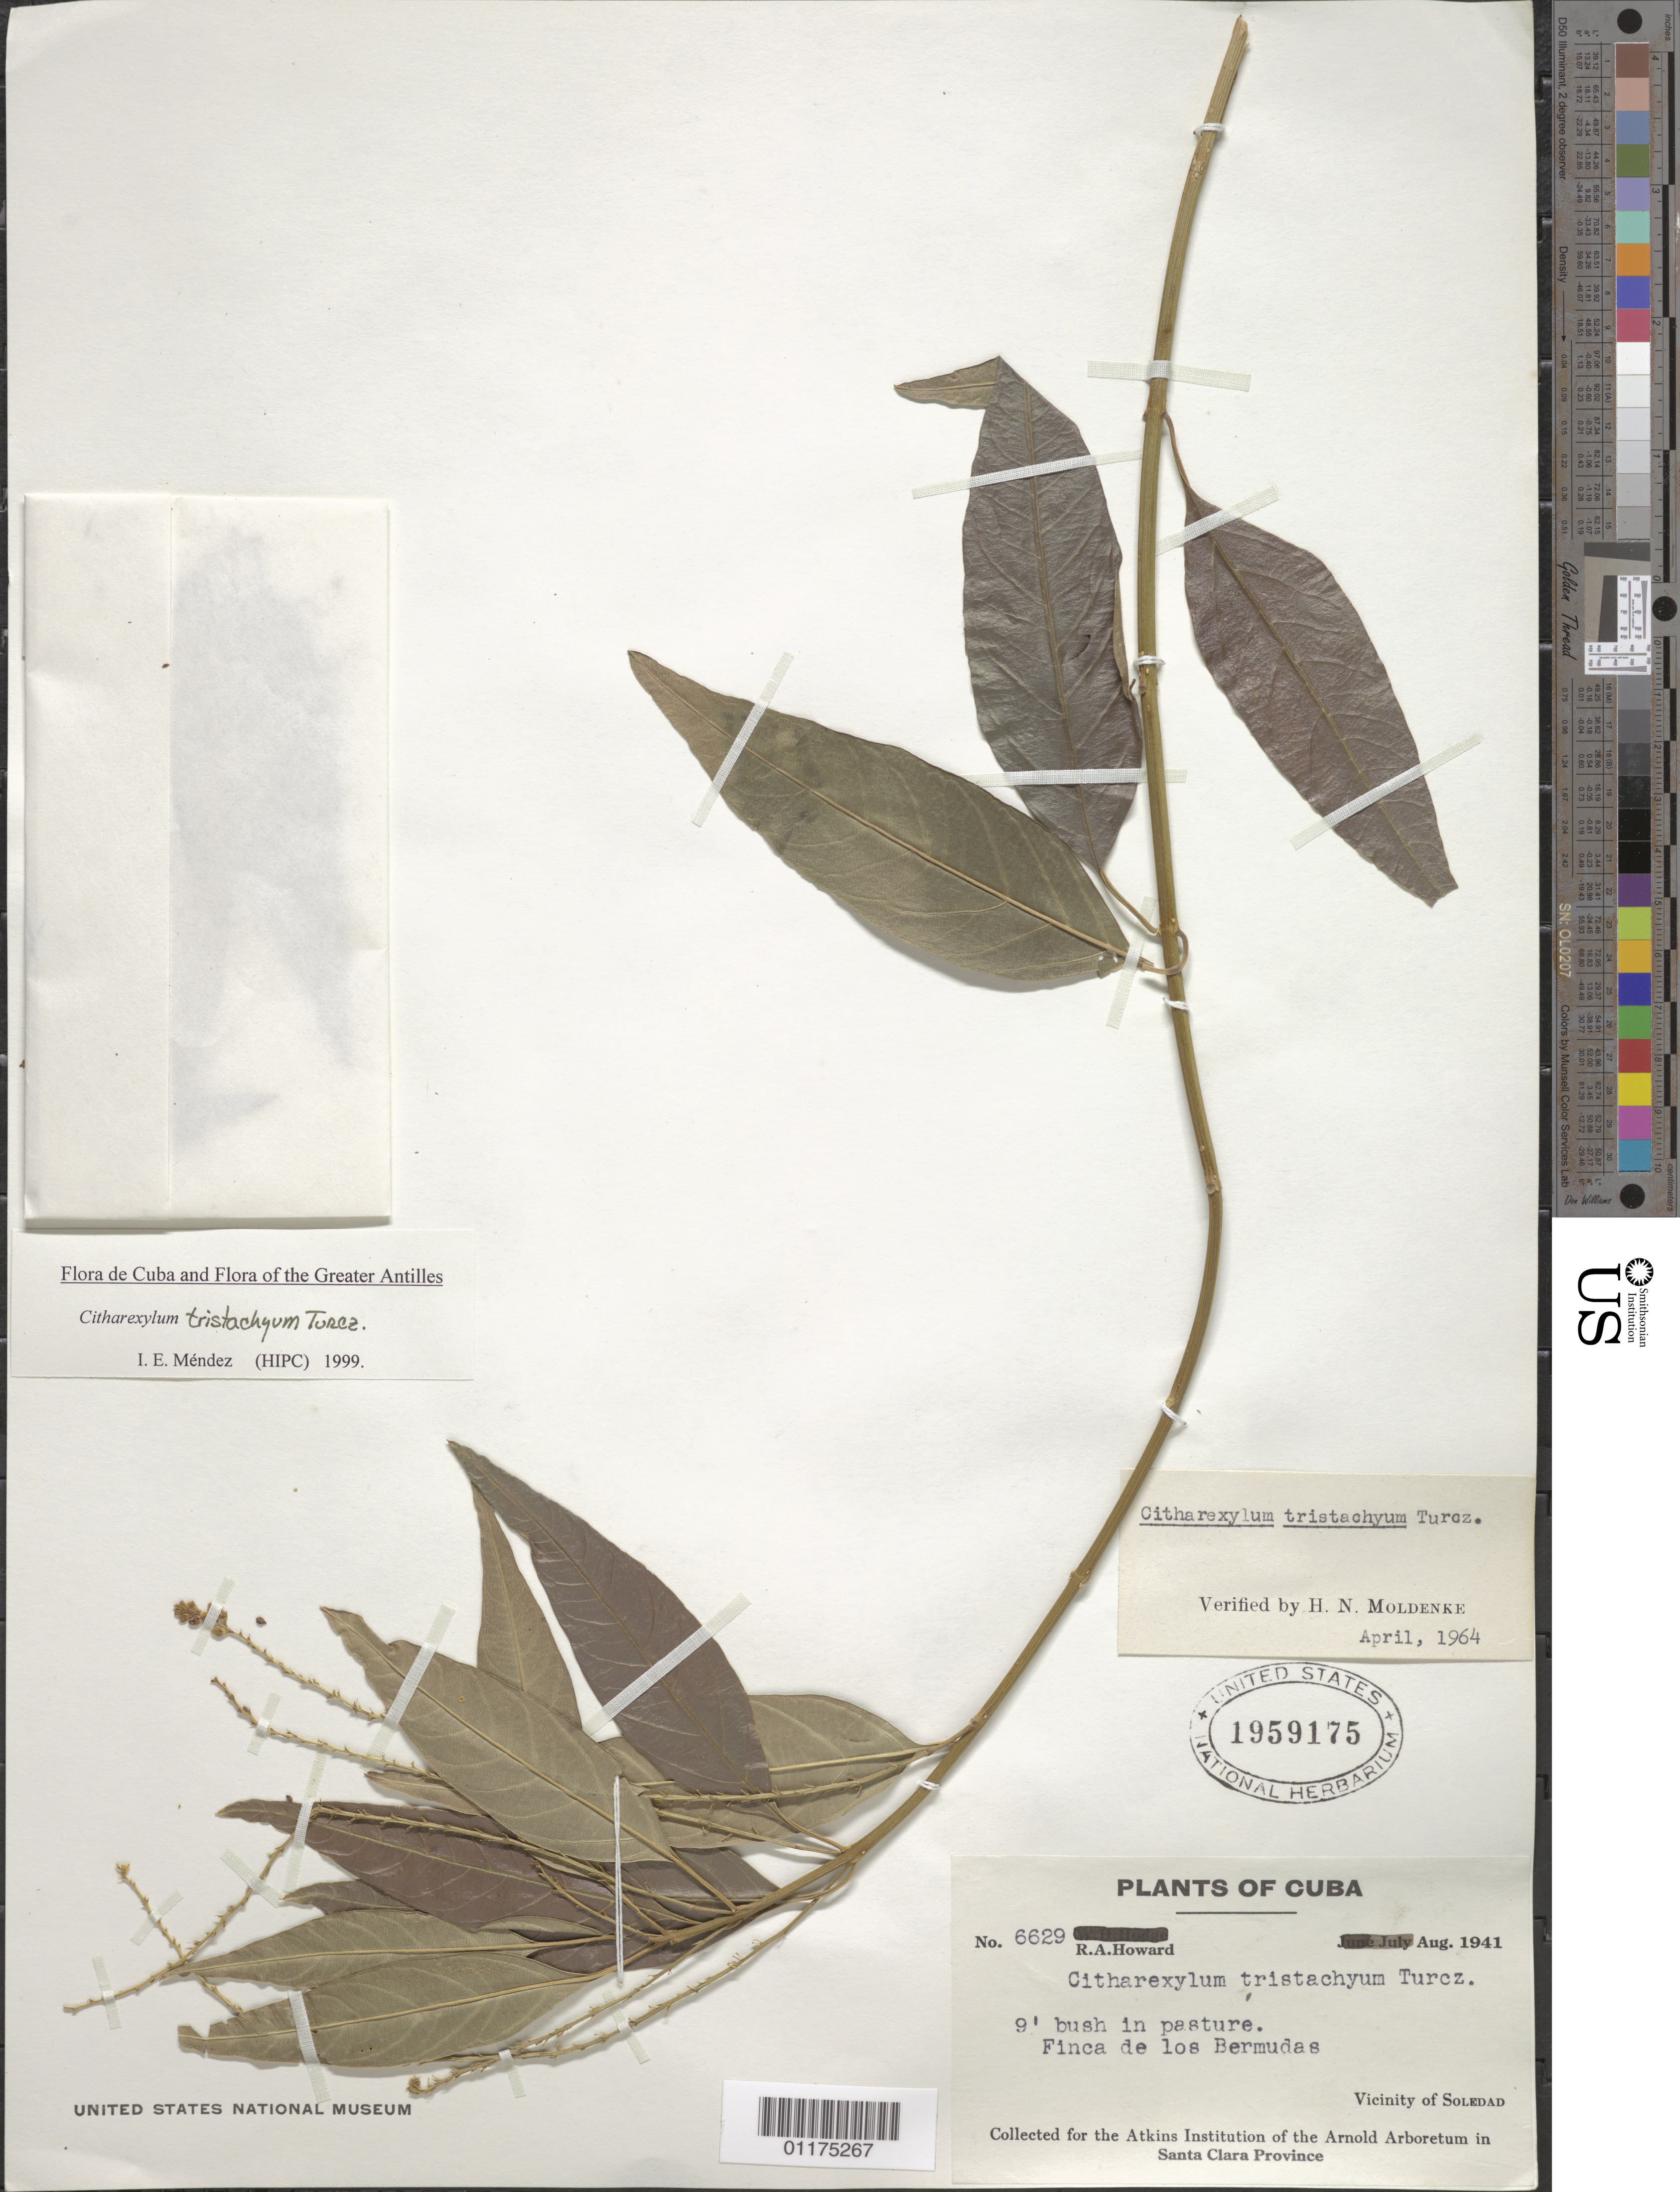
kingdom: Plantae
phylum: Tracheophyta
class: Magnoliopsida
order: Lamiales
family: Verbenaceae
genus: Citharexylum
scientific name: Citharexylum tristachyum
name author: Turcz.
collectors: R. A. Howard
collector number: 6629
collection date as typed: Aug 1941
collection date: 1941-08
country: Cuba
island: Cuba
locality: Vicinity of Soledad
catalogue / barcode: US 1959175